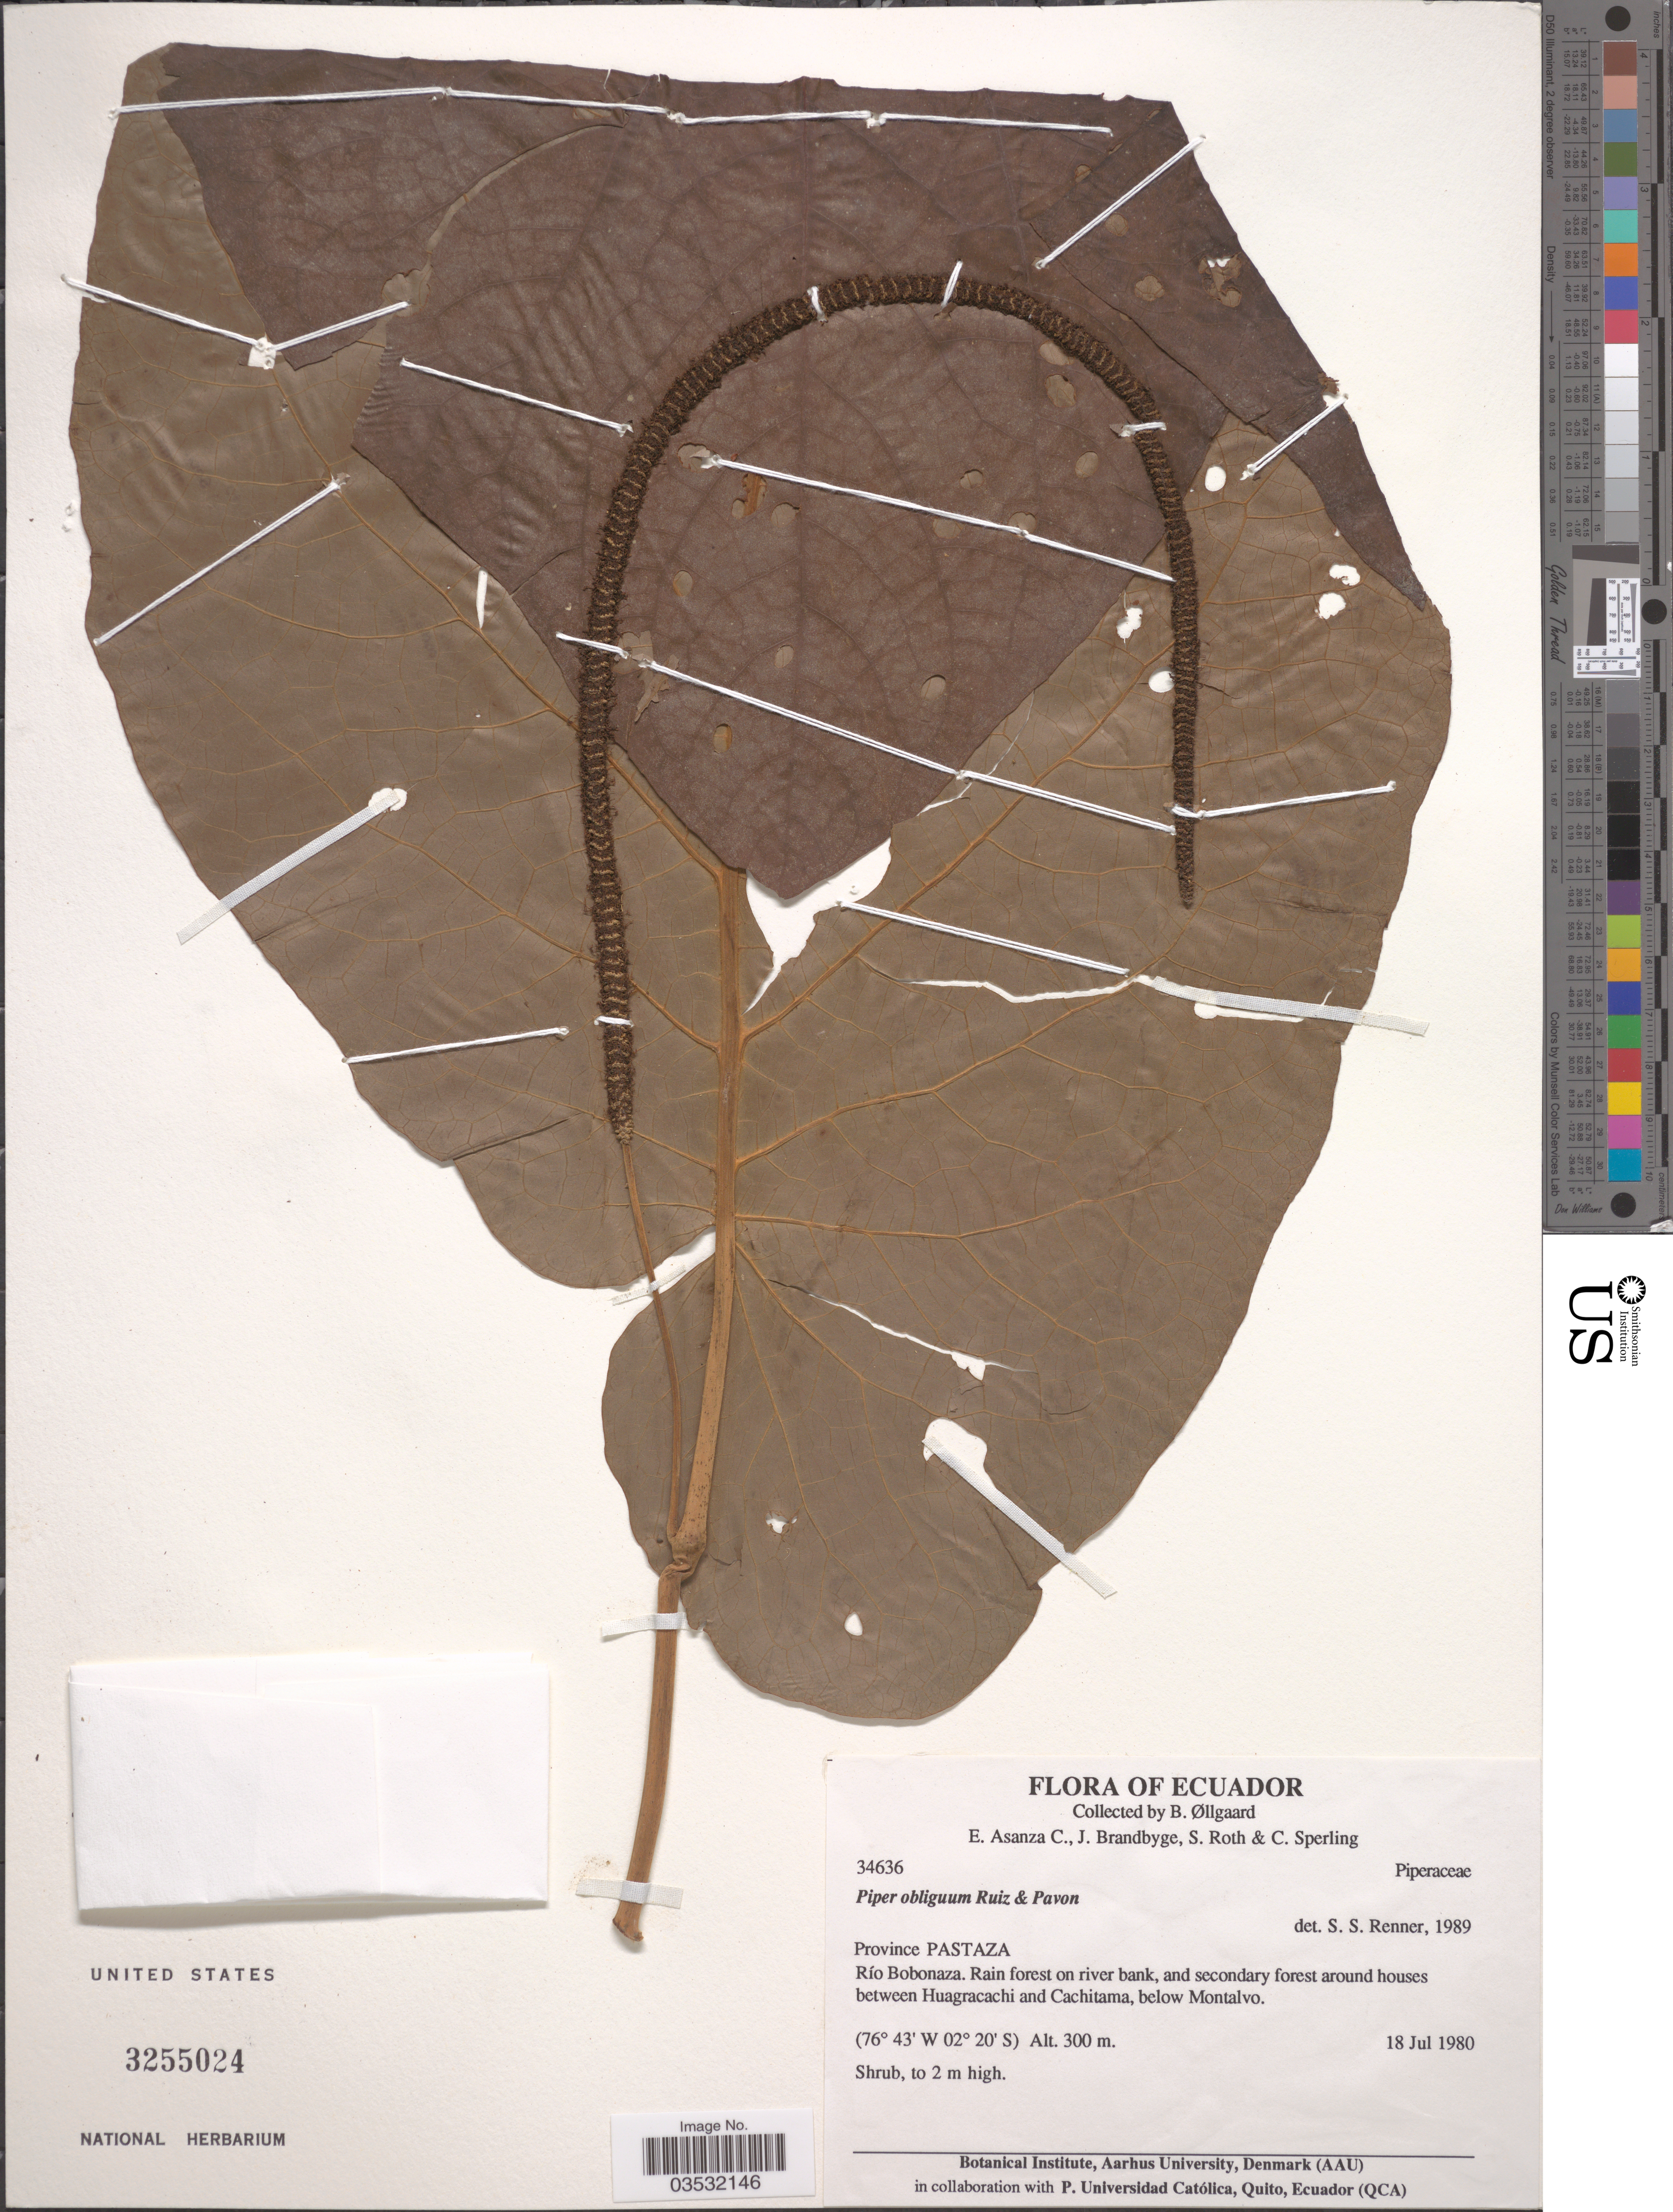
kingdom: Plantae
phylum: Tracheophyta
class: Magnoliopsida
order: Piperales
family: Piperaceae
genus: Piper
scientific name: Piper obliquum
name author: Ruiz & Pav.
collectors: B. Øllgaard, E. Asanza C., J. Brandbyge, S. Roth & C. Sperling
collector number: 34636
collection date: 1980-07-18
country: Ecuador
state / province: Pastaza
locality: Río Bobonaza. Around houses between Huagracachi and Cachitama, below Montalvo.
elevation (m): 300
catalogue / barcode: US 3255024